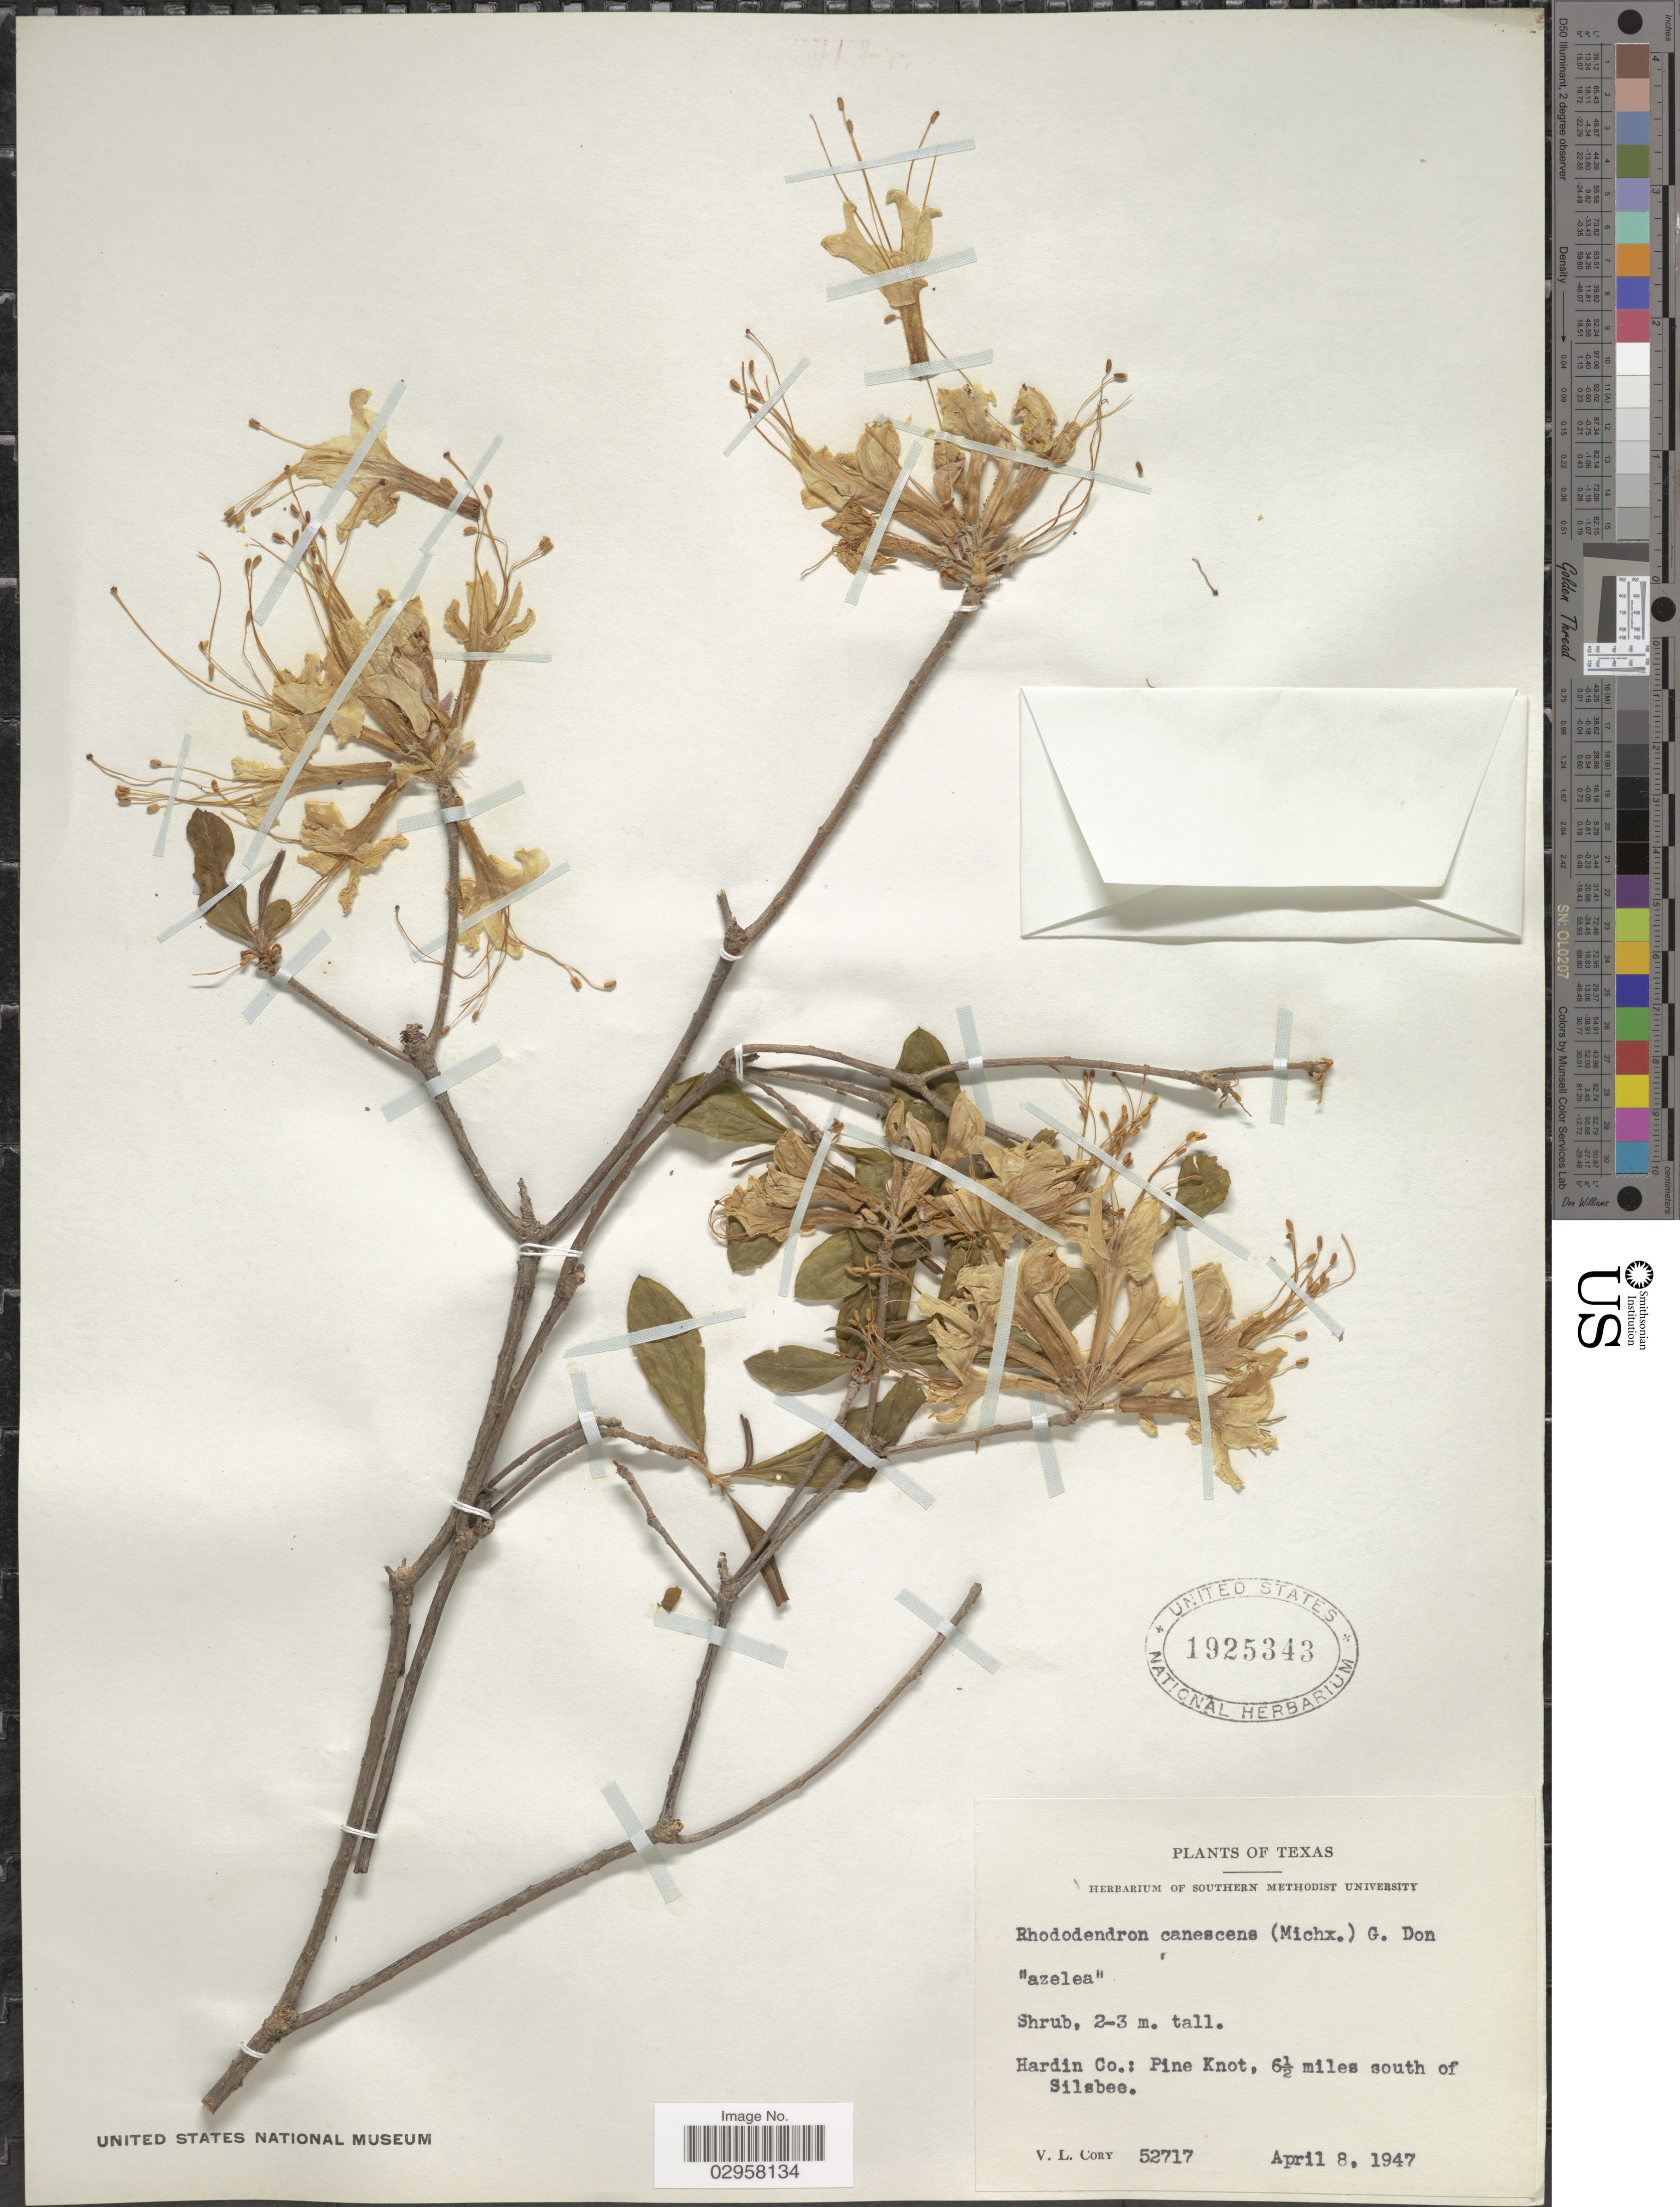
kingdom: Plantae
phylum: Tracheophyta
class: Magnoliopsida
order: Ericales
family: Ericaceae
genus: Rhododendron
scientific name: Rhododendron canescens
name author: (Michx.) Sweet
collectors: V. Cory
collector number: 52717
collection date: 1947-04-08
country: United States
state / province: Texas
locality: Hardin Co.: Pine Knot, 6½ miles south of Silsbee.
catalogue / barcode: US 1925343